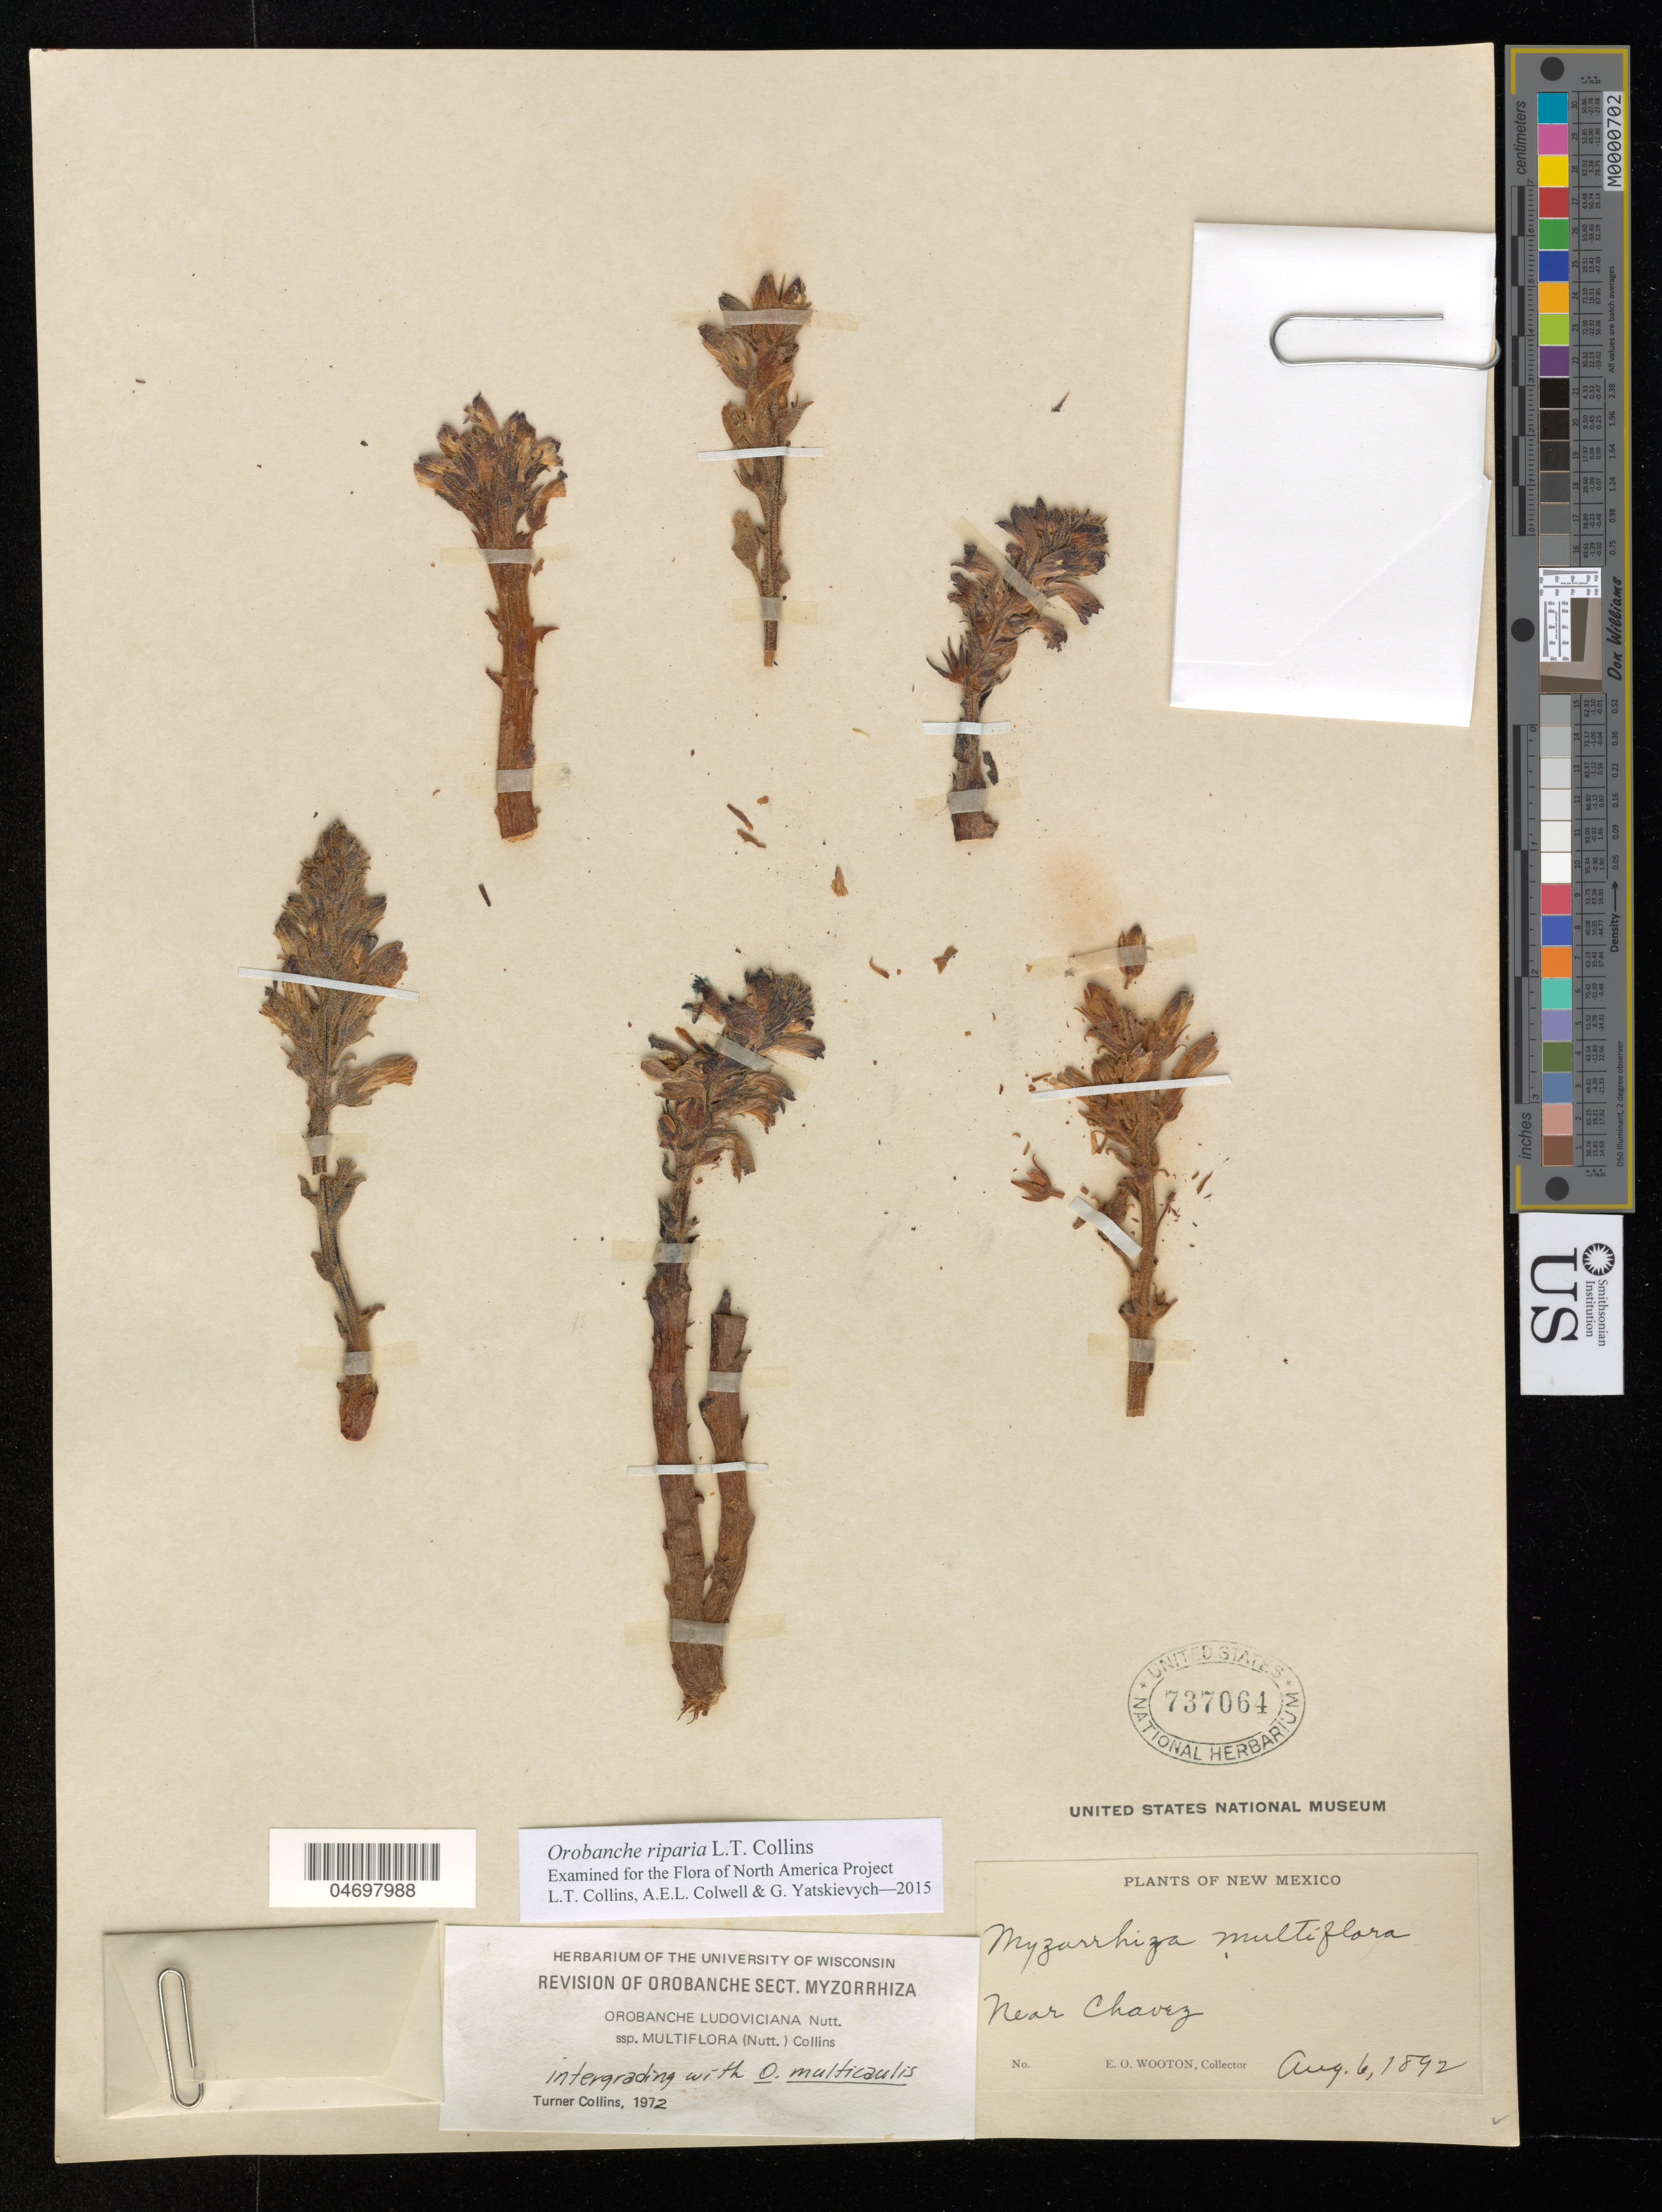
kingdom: Plantae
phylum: Tracheophyta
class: Magnoliopsida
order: Lamiales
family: Orobanchaceae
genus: Orobanche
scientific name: Orobanche riparia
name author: L.T. Collins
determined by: Collins, L. T.; Colwell, A. E.; Yatskievych, G. A.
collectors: E. O. Wooton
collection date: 1892-08-06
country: United States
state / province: New Mexico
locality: Chavez.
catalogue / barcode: US 737064